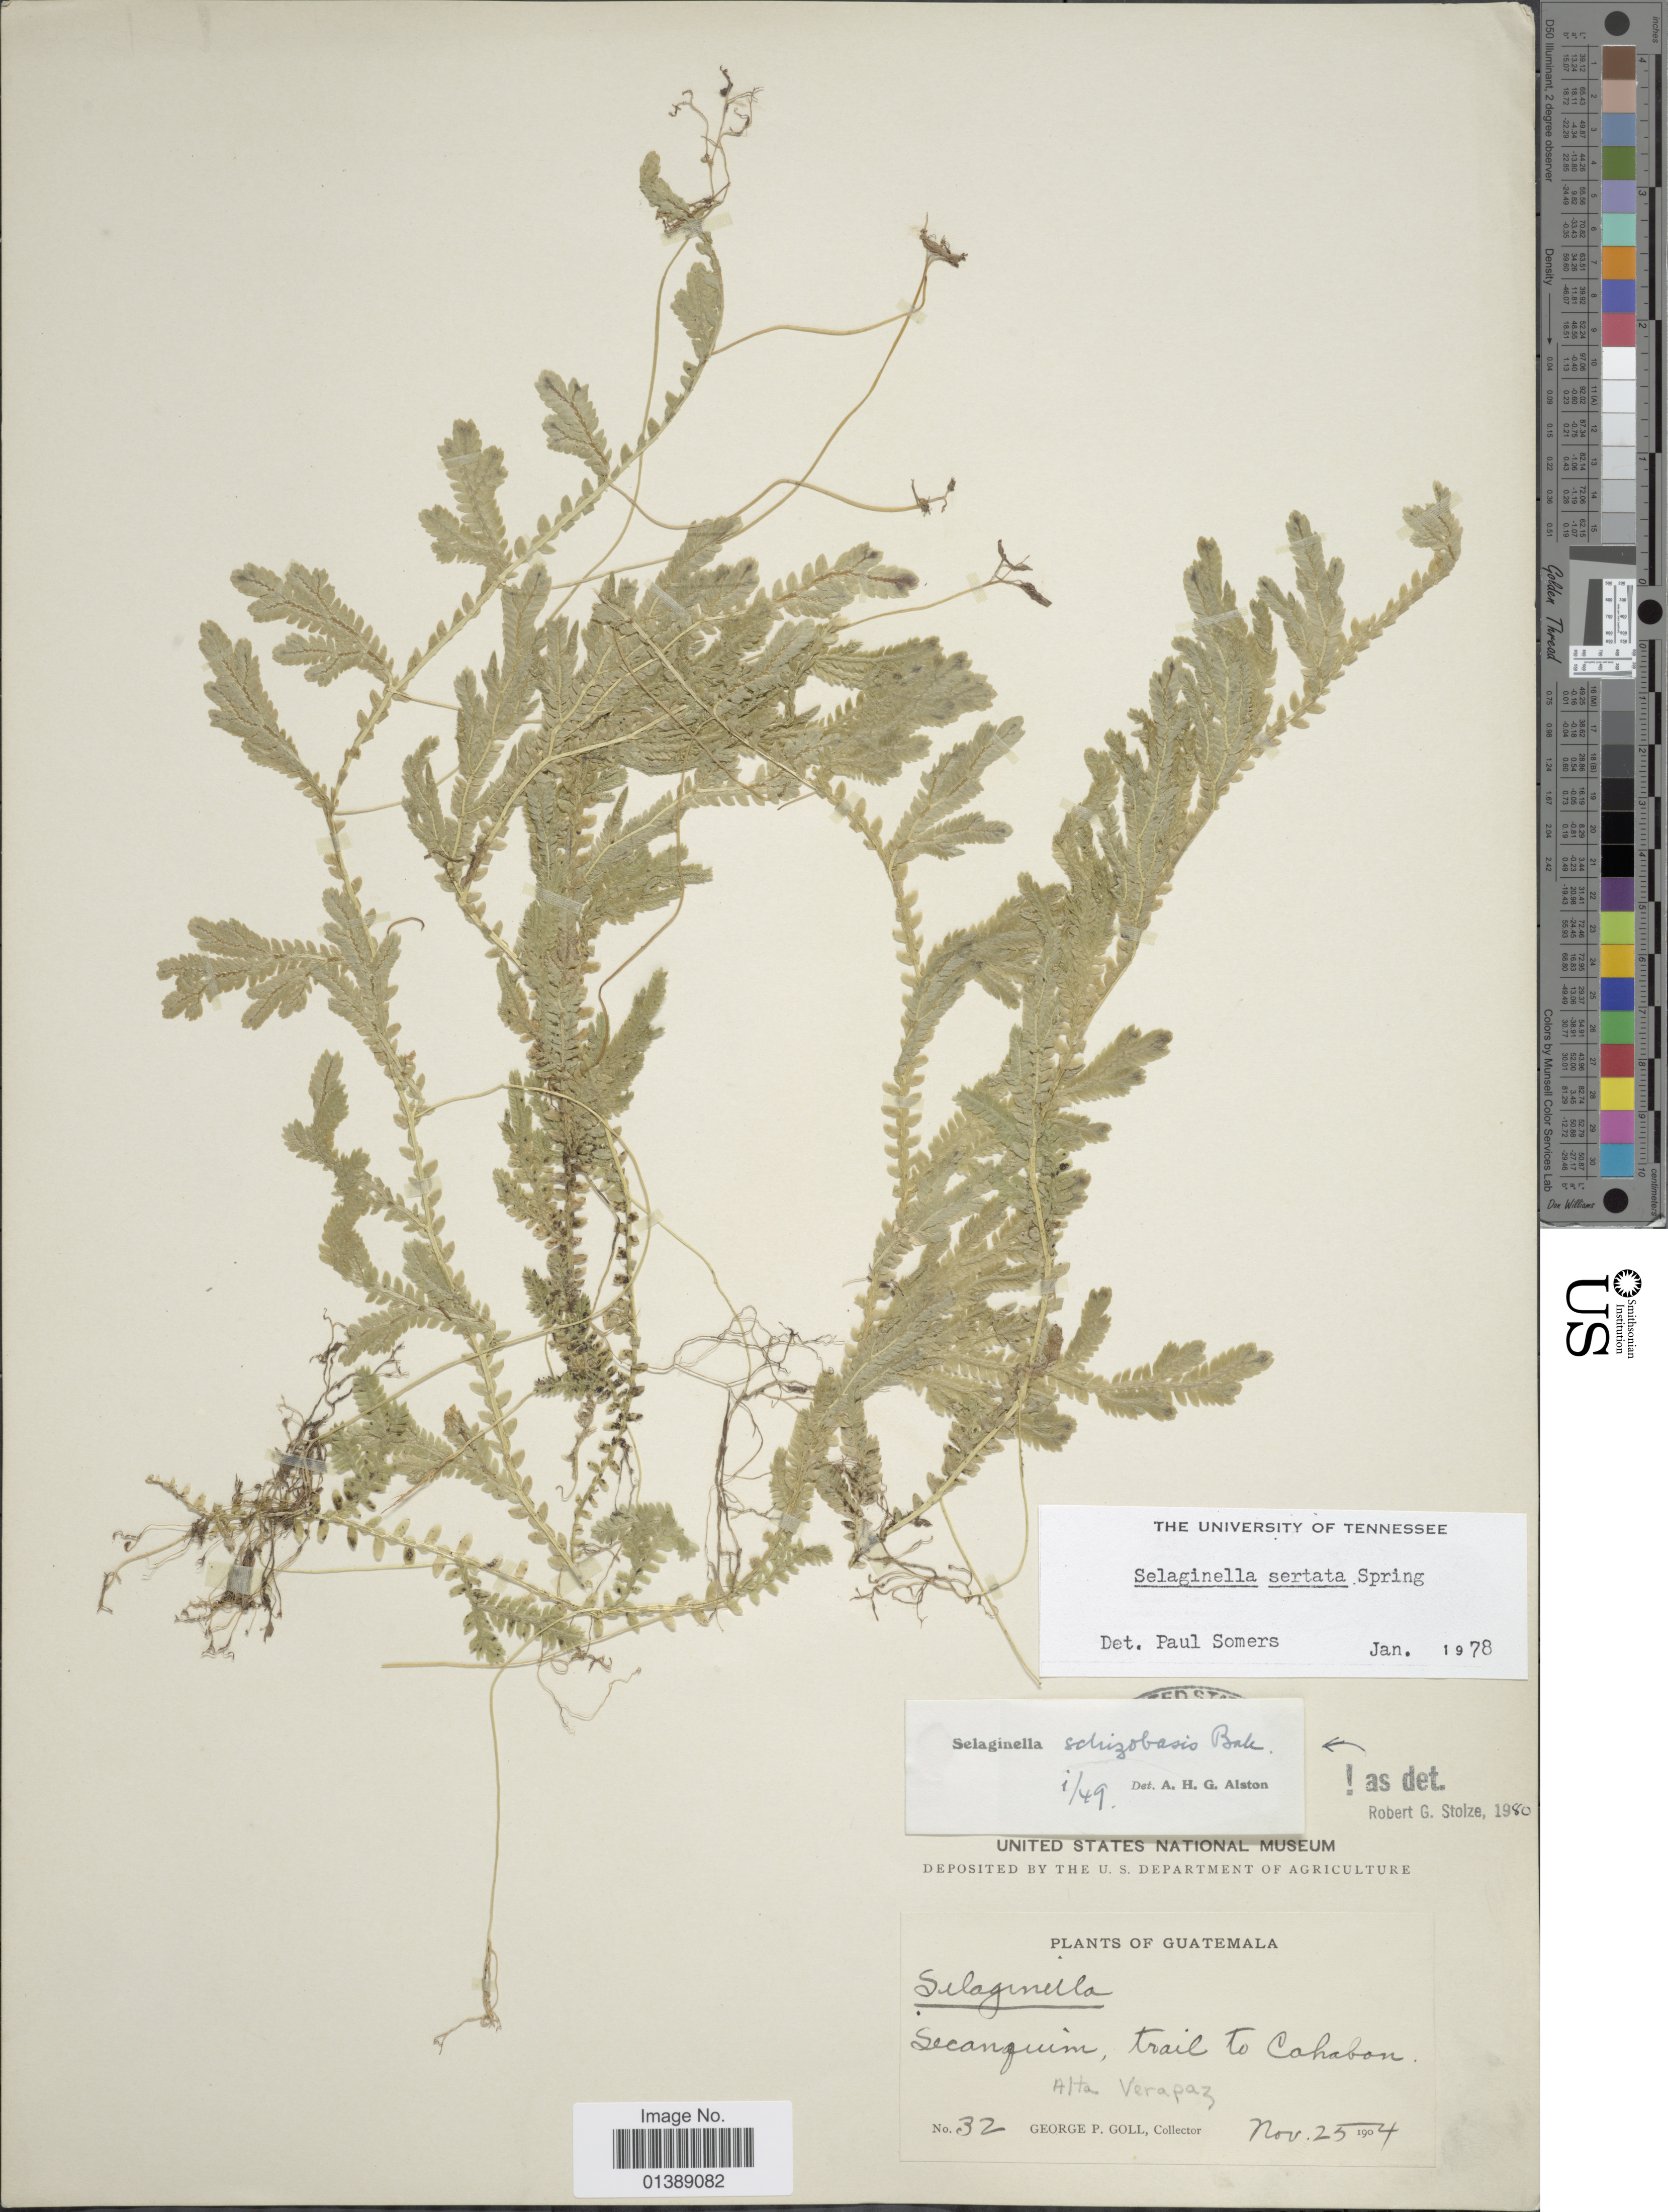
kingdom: Plantae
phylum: Tracheophyta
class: Lycopodiopsida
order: Selaginellales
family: Selaginellaceae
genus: Selaginella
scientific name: Selaginella schizobasis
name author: Baker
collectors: G. P. Goll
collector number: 32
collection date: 1904-11-25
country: Guatemala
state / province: Alta Verapaz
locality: Secanquim, trail to Cahabon